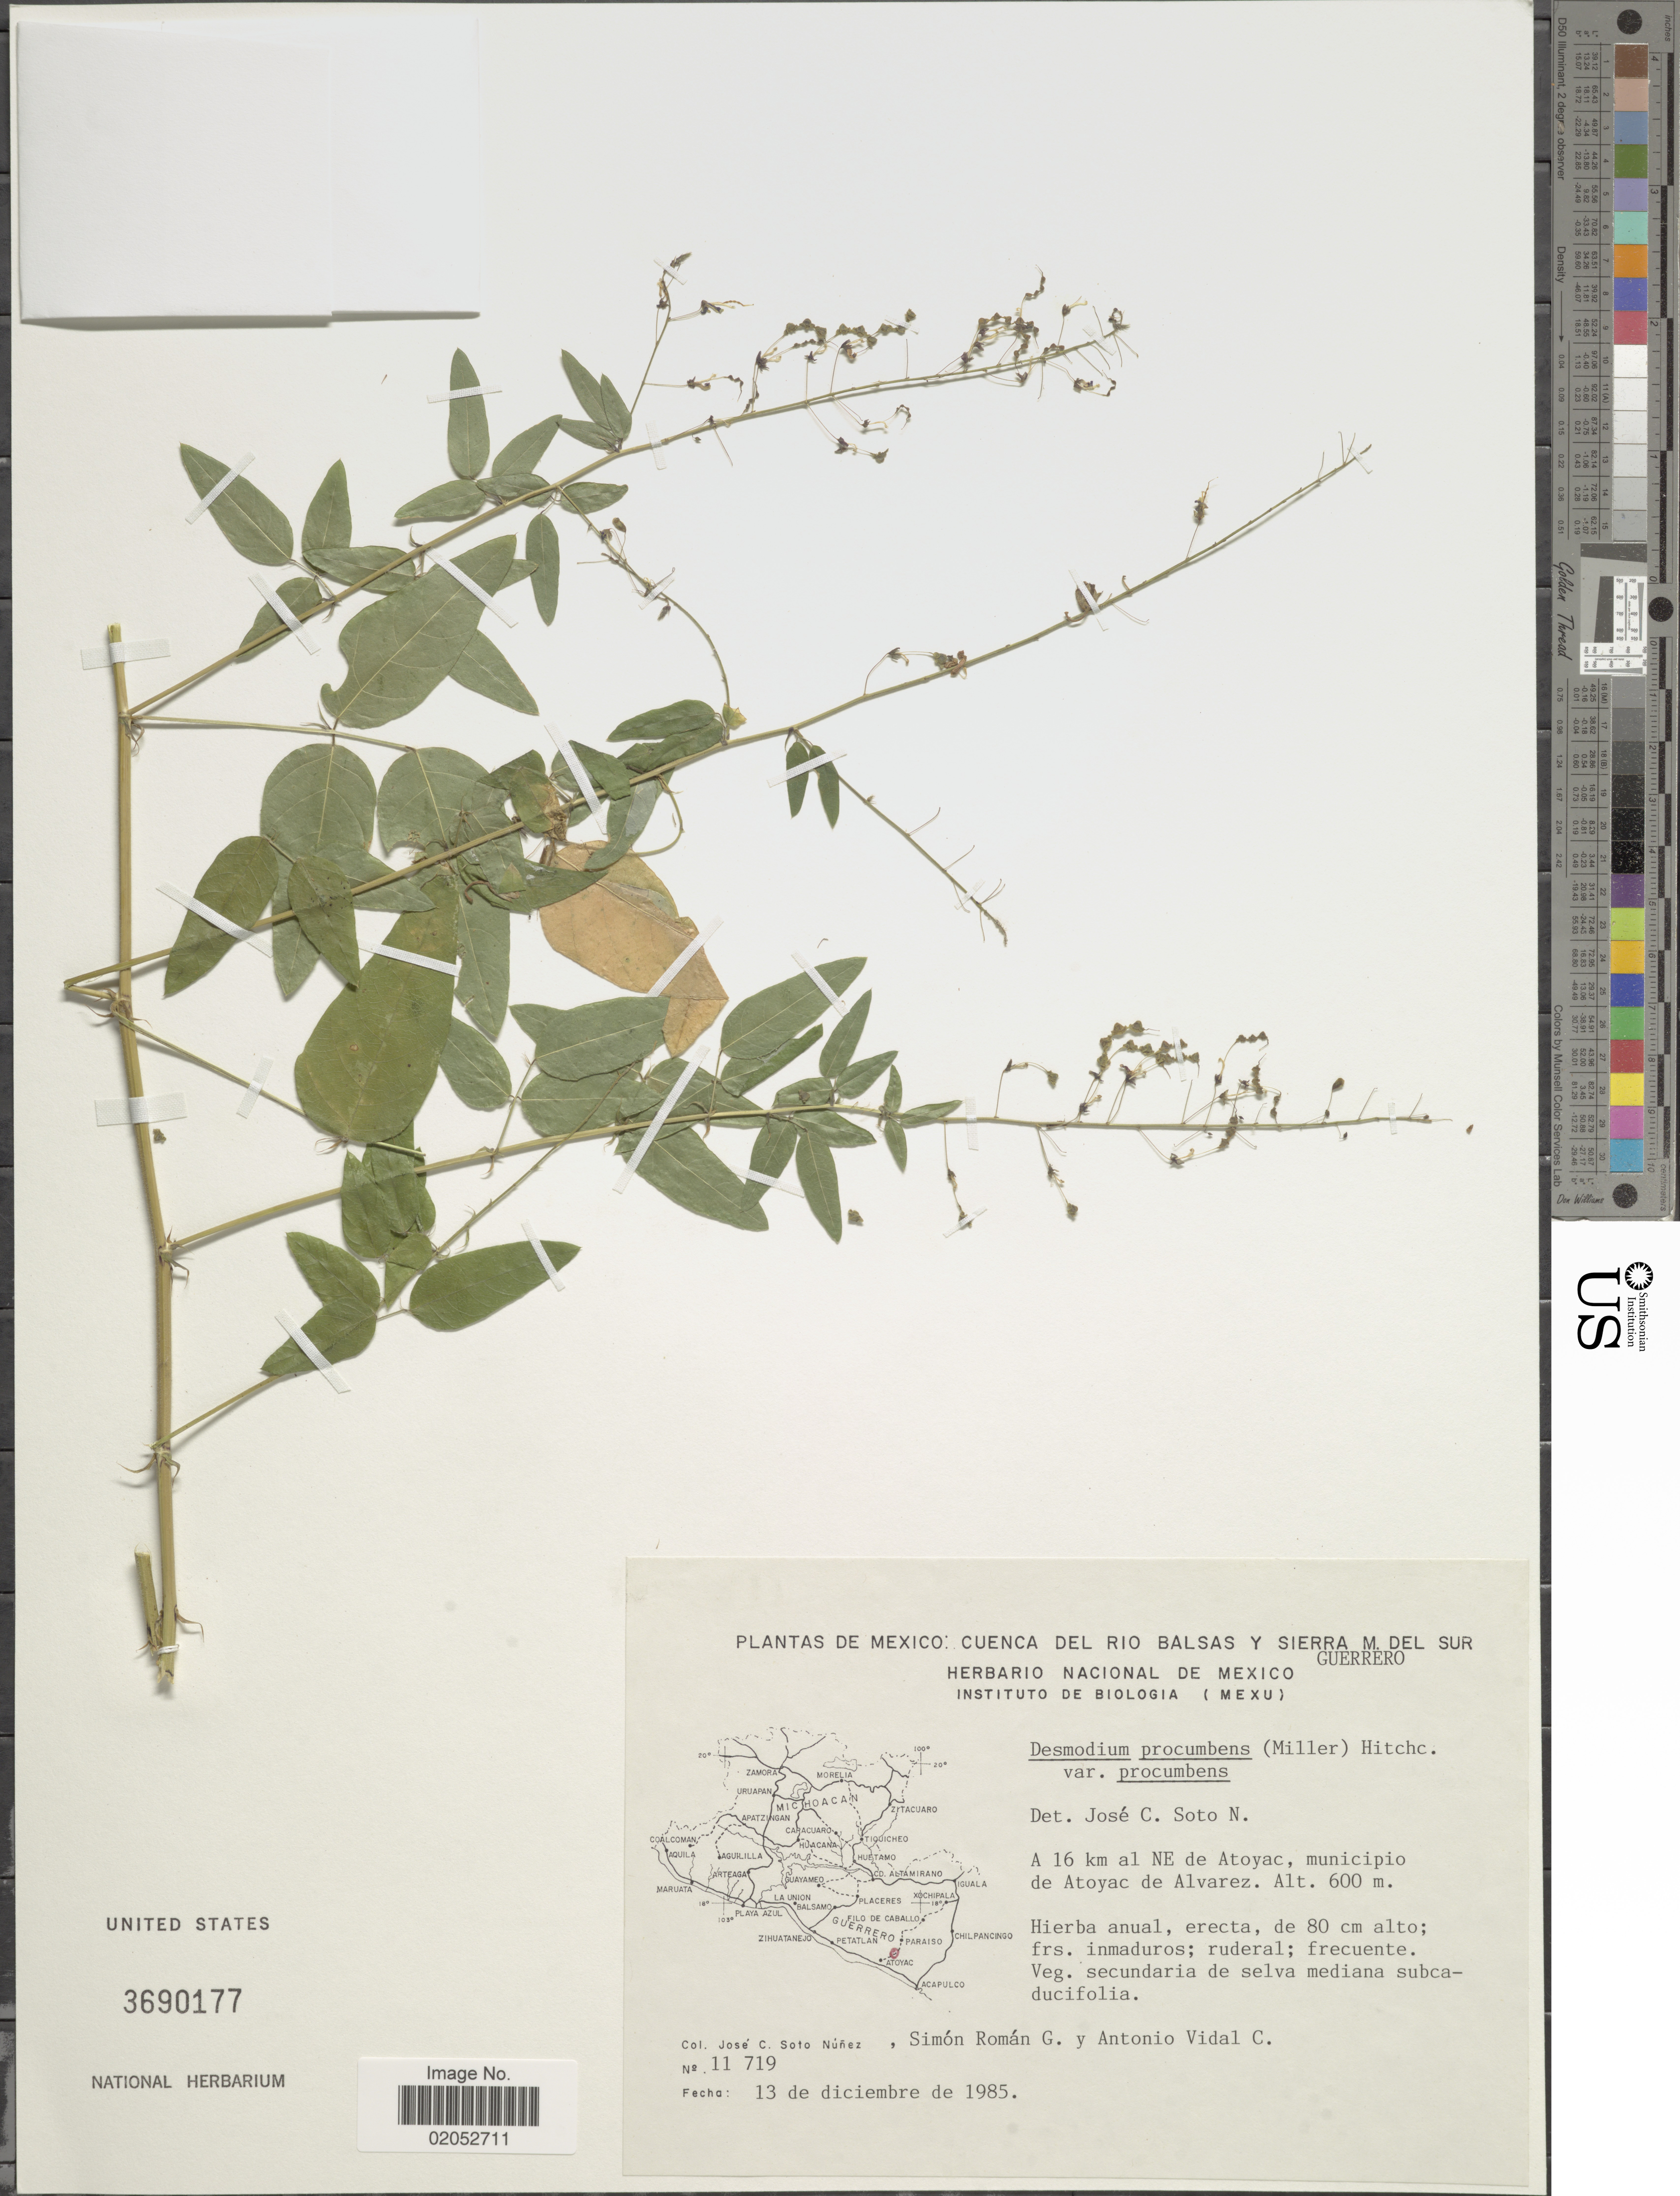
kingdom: Plantae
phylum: Tracheophyta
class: Magnoliopsida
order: Fabales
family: Fabaceae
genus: Desmodium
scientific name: Desmodium procumbens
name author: (Mill.) Hitchc.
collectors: J. Soto, Roman de Soto, A. & A. Vidal C.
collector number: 11719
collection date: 1985-12-13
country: Mexico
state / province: Guerrero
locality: Cuenca del Rio Balsas Y Sierra M. del Sur, A 16 km al NE de Atoyac, municipio de Atoyac de Alvarez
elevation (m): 600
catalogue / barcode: US 3690177